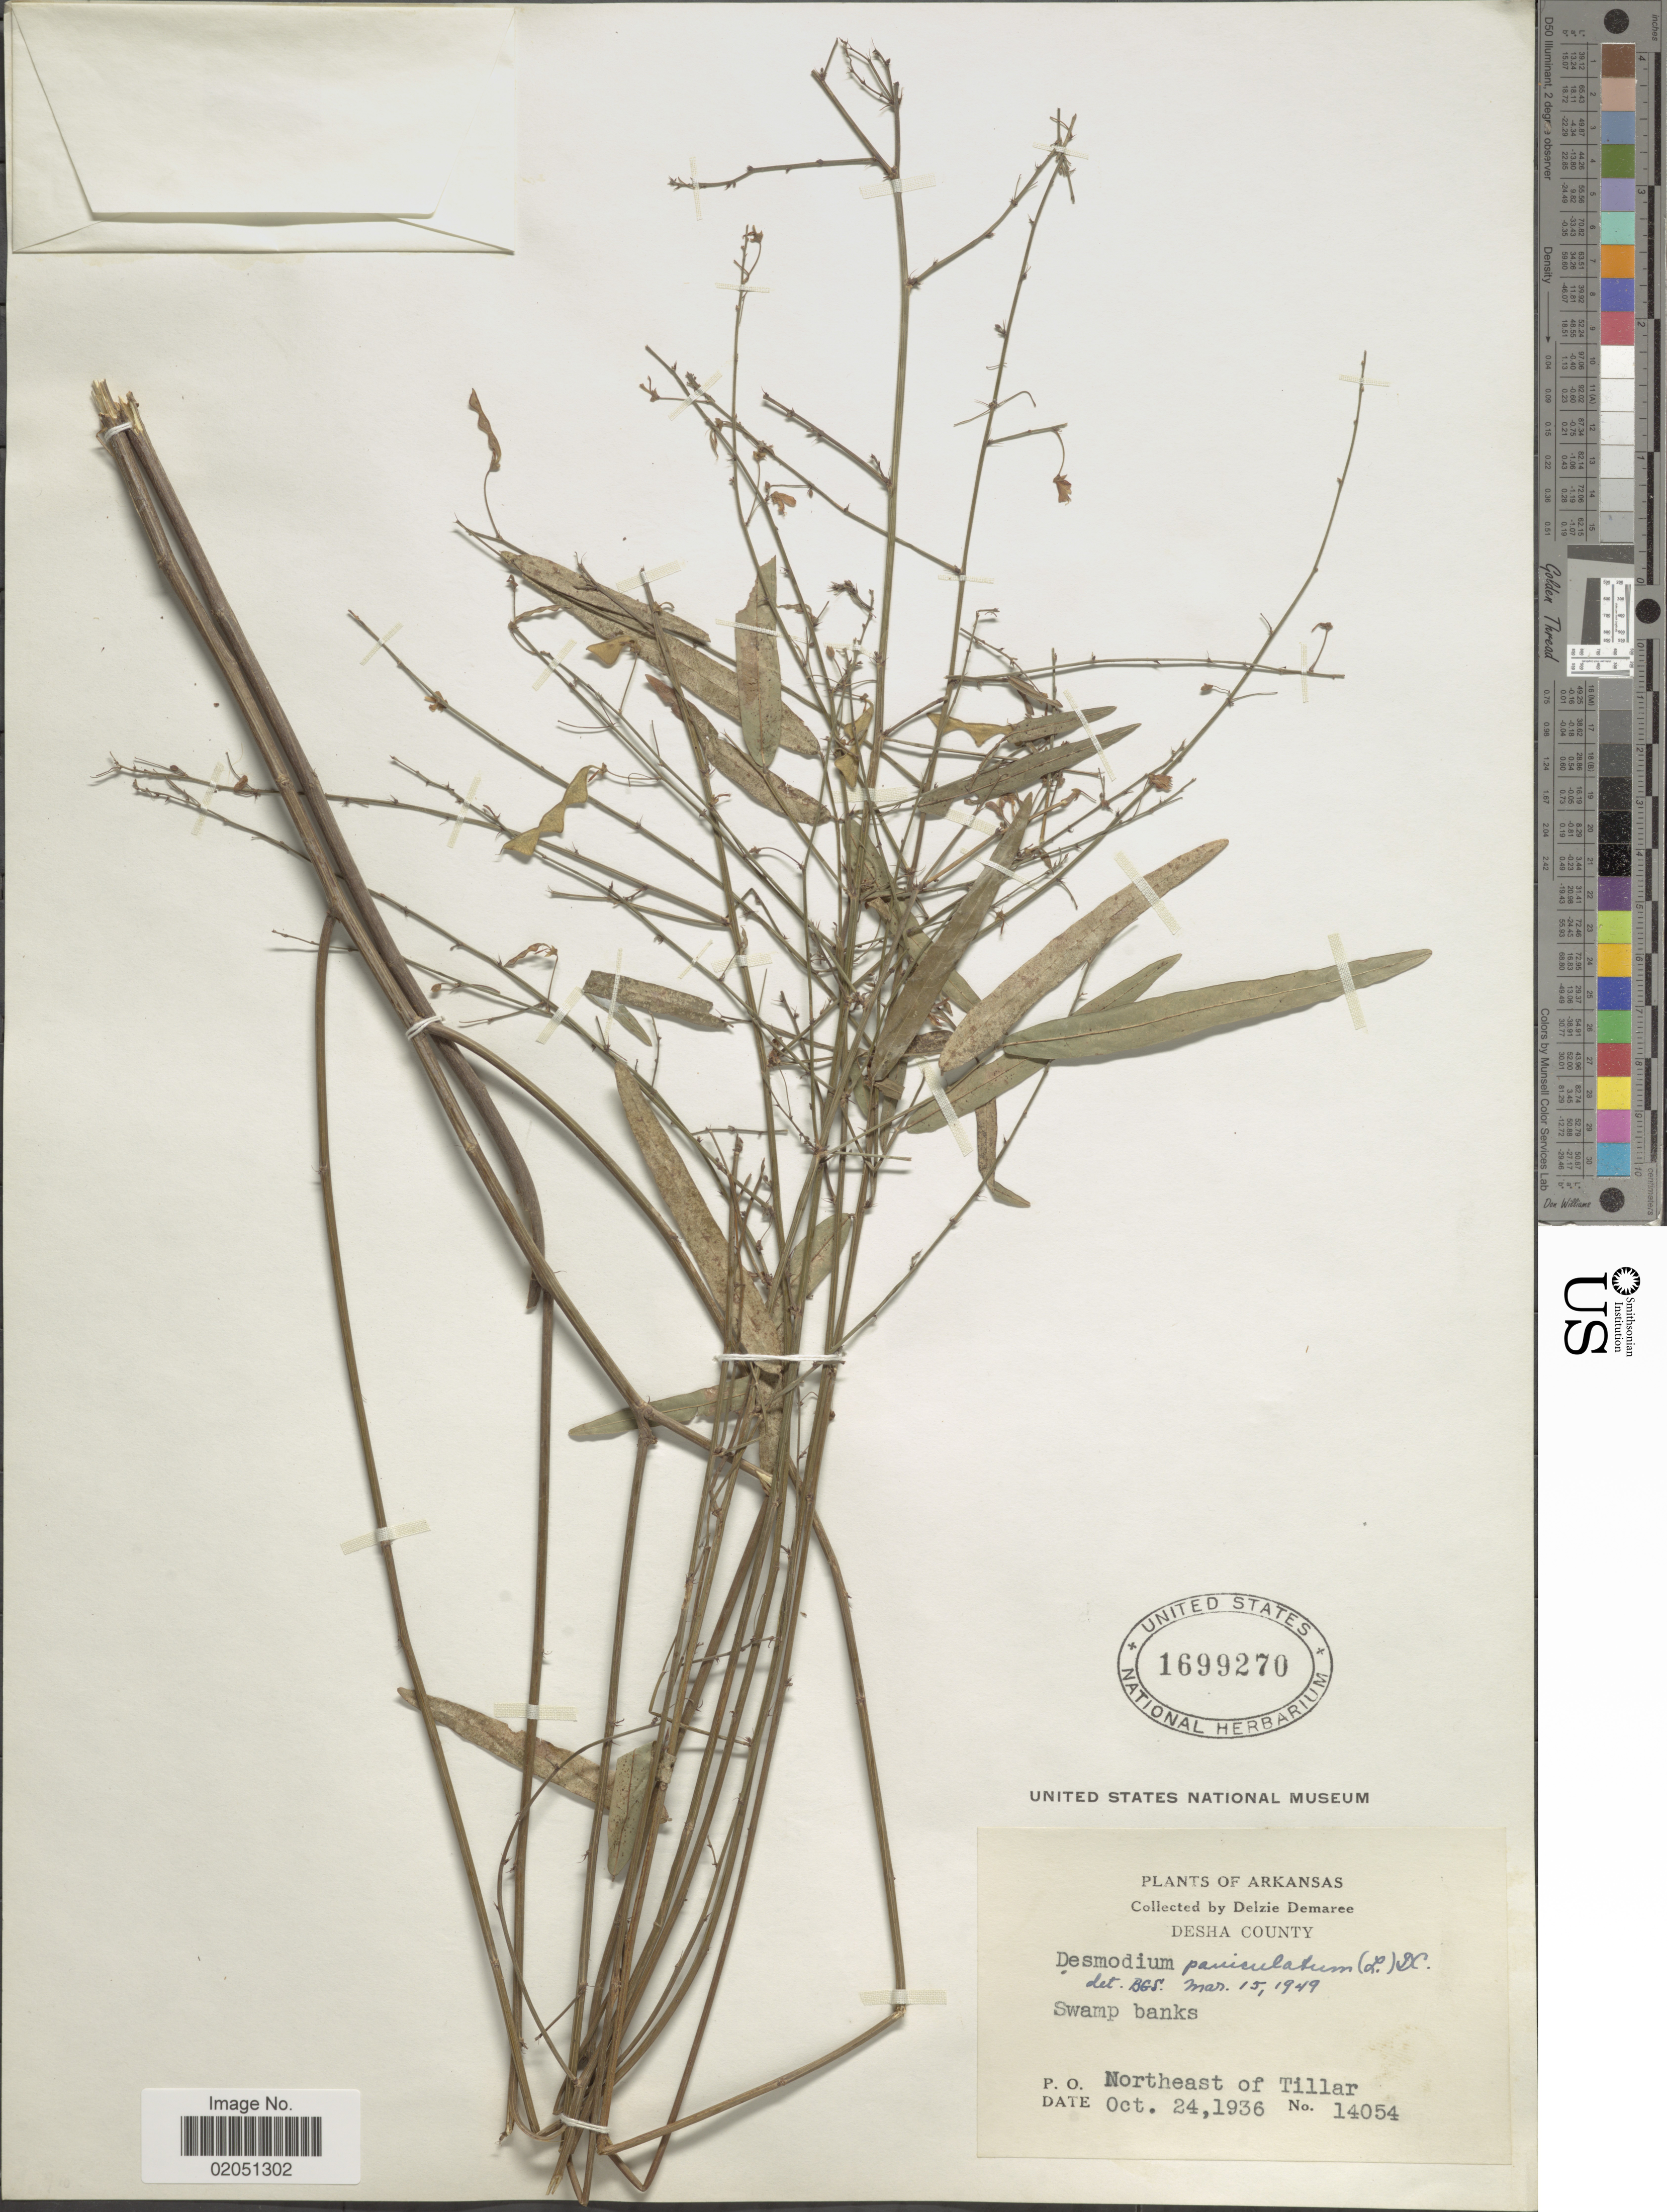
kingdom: Plantae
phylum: Tracheophyta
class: Magnoliopsida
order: Fabales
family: Fabaceae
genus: Desmodium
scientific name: Desmodium paniculatum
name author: (L.) DC.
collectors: D. Demaree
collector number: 14054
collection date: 1936-10-24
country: United States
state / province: Arkansas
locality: Desha County, Swamp banks, P.O. Northeast of Tillar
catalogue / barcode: US 1699270